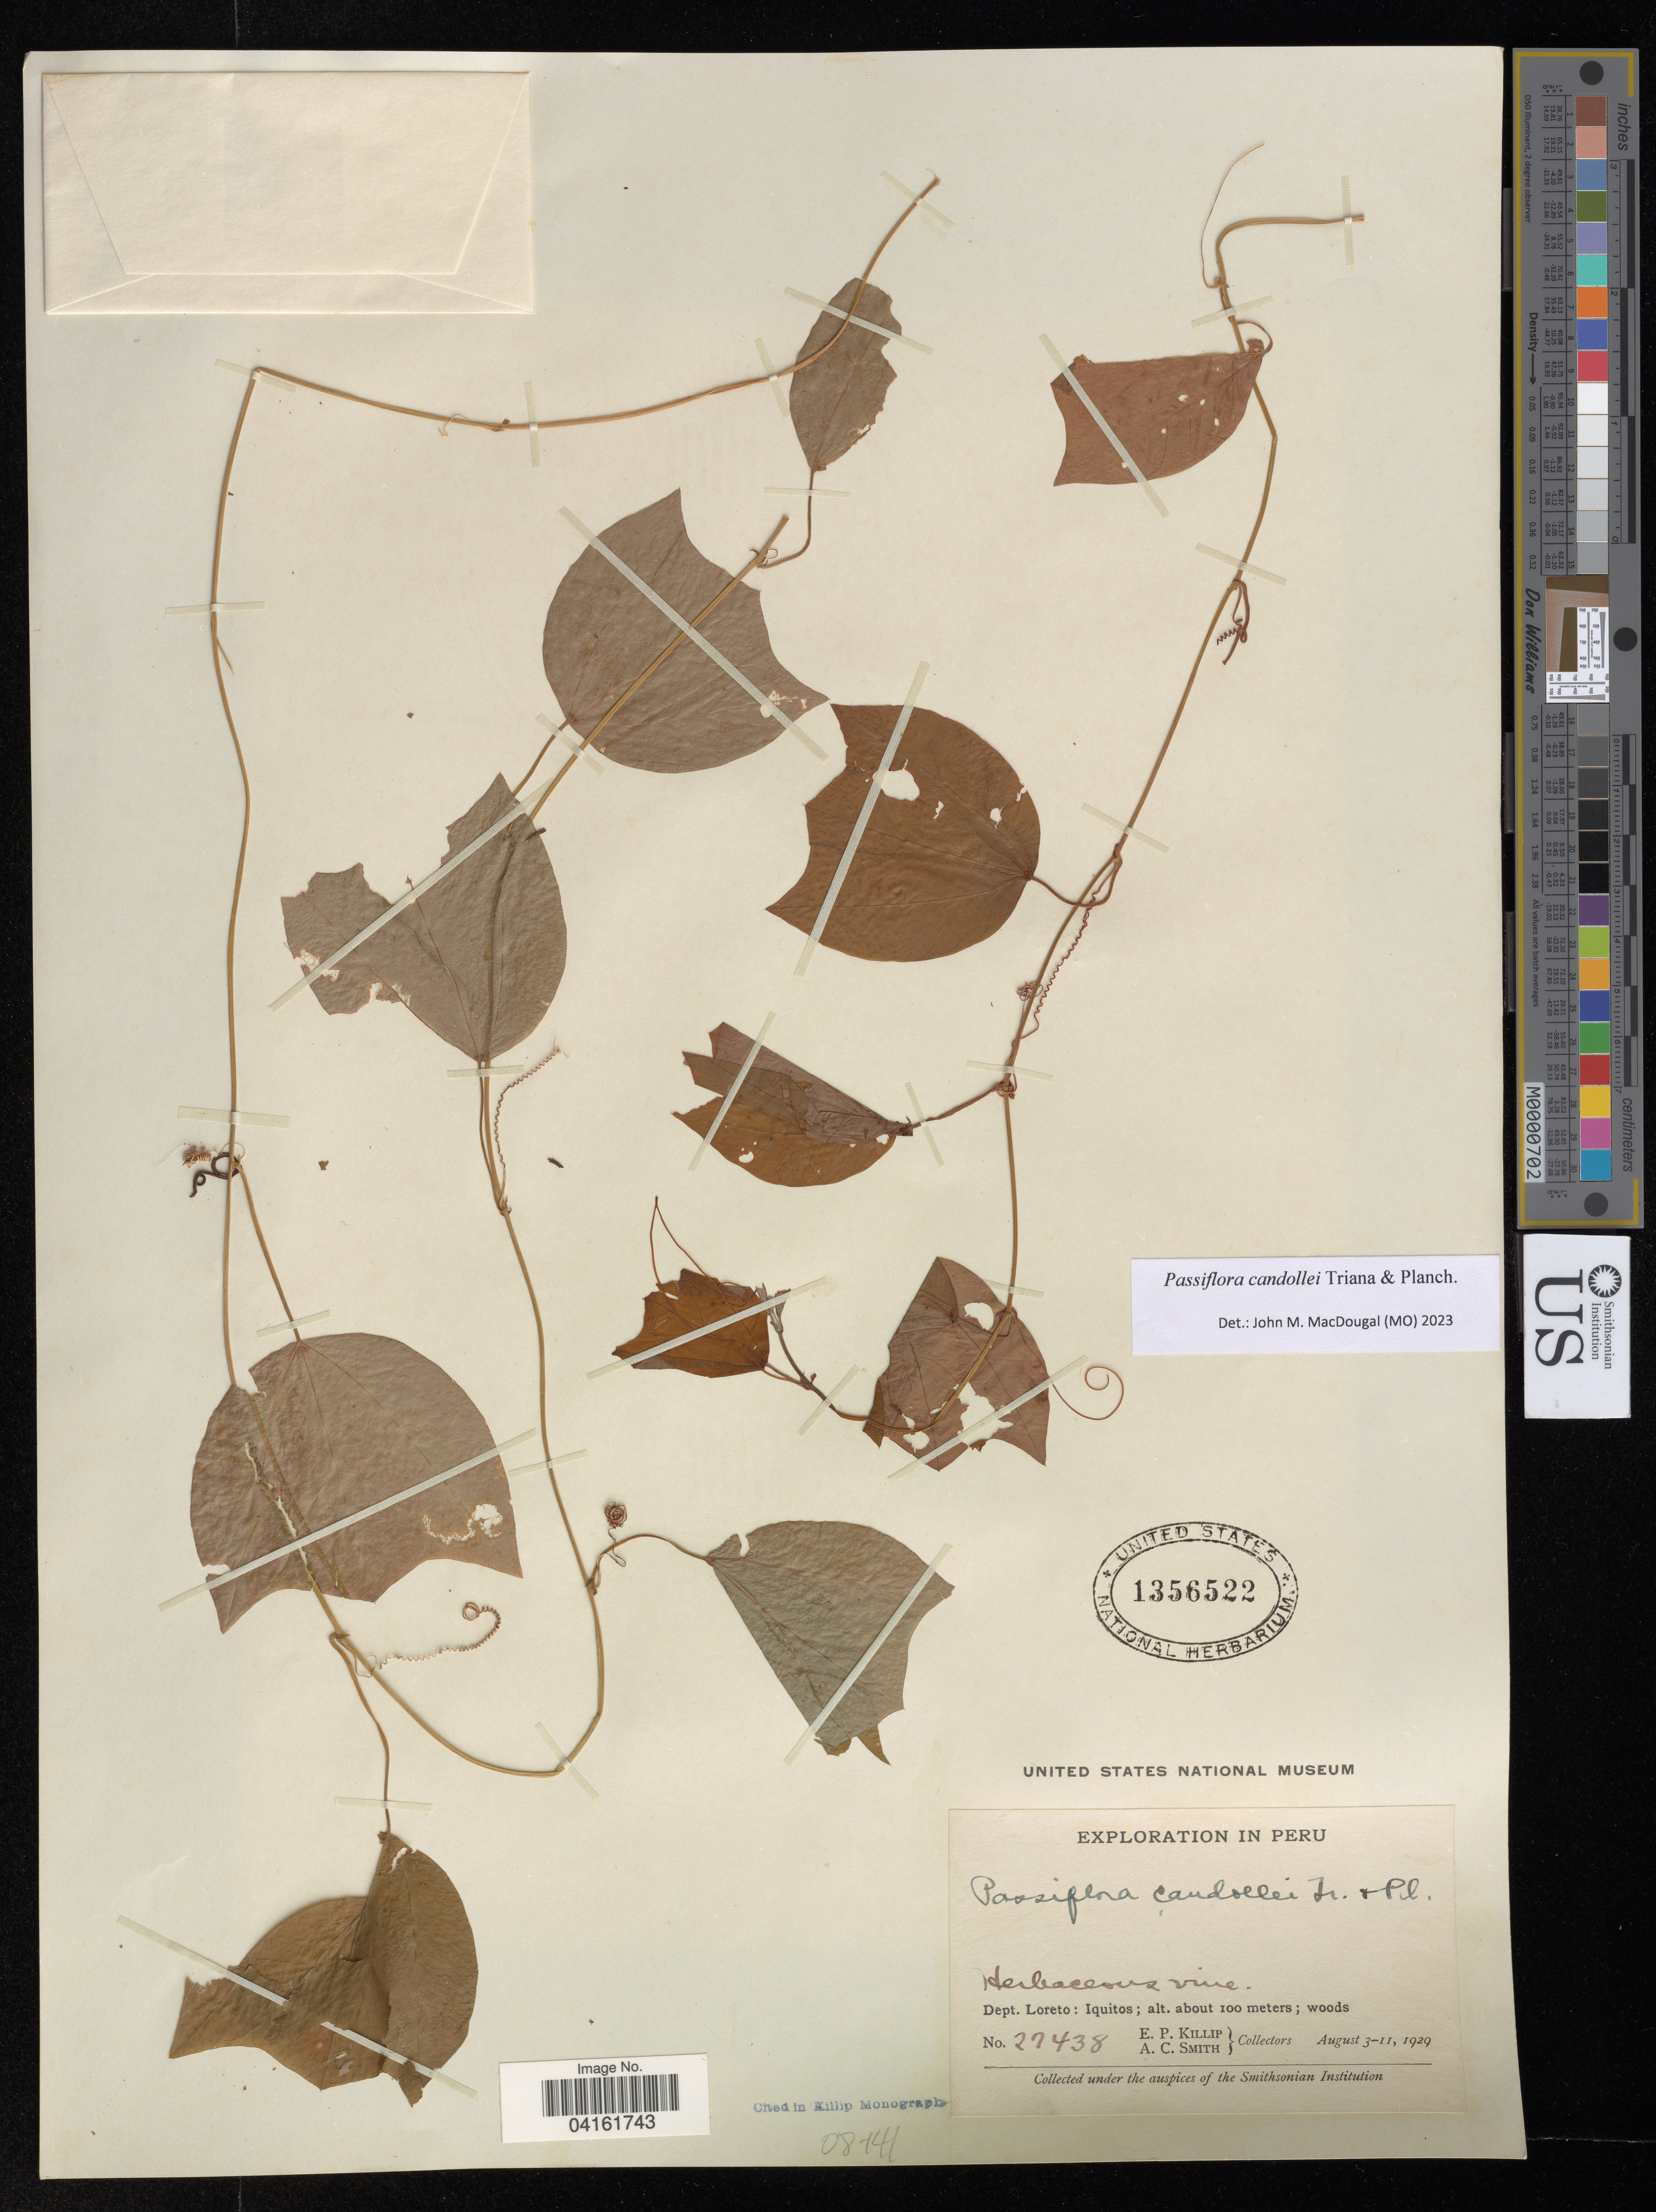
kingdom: Plantae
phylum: Tracheophyta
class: Magnoliopsida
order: Malpighiales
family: Passifloraceae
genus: Passiflora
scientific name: Passiflora candollei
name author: Triana & Planch.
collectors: E. P. Killip & A. C. Smith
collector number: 27438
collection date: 1929-08-03/1929-08-11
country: Peru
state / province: Loreto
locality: Dept. Loreto: Iquitos.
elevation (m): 100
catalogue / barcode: US 1356522